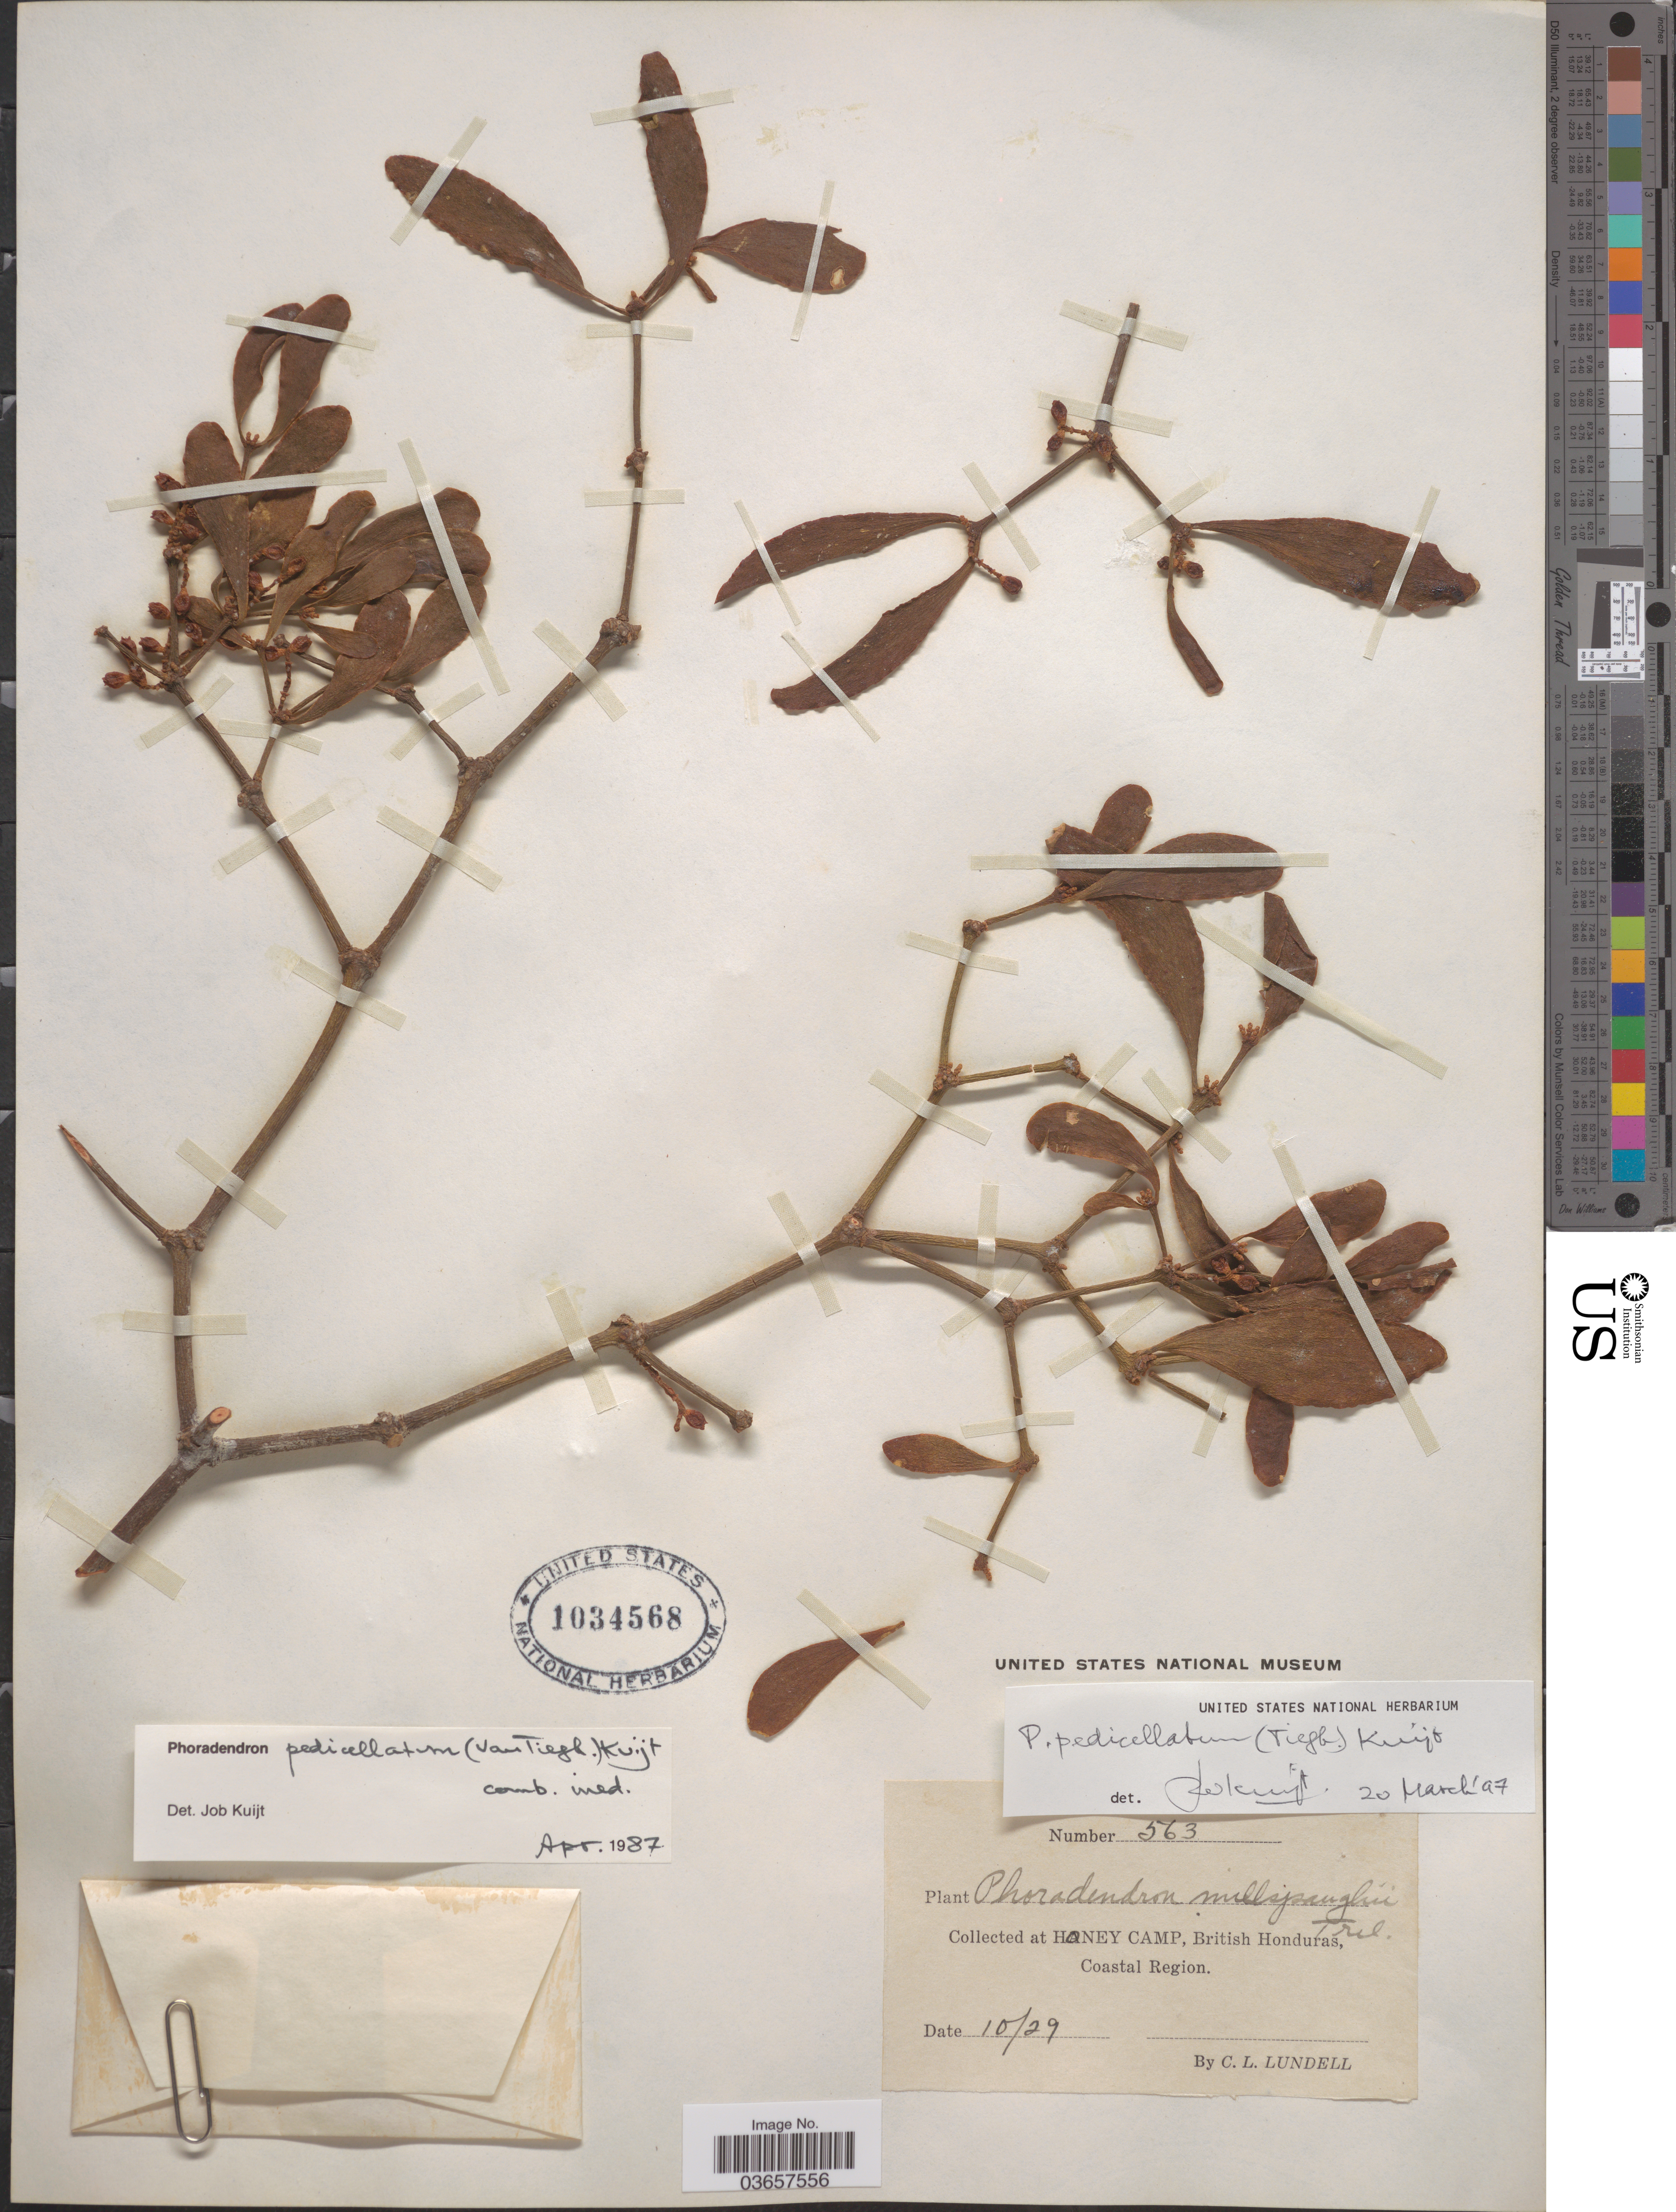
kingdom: Plantae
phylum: Tracheophyta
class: Magnoliopsida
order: Santalales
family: Viscaceae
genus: Phoradendron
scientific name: Phoradendron pedicellatum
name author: (Tiegh.) Kuijt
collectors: C. L. Lundell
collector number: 563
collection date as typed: Transcribed d/m/y: /10/29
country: Belize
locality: Honey Camp, British Honduras, Coastal Region.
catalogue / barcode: US 1034568